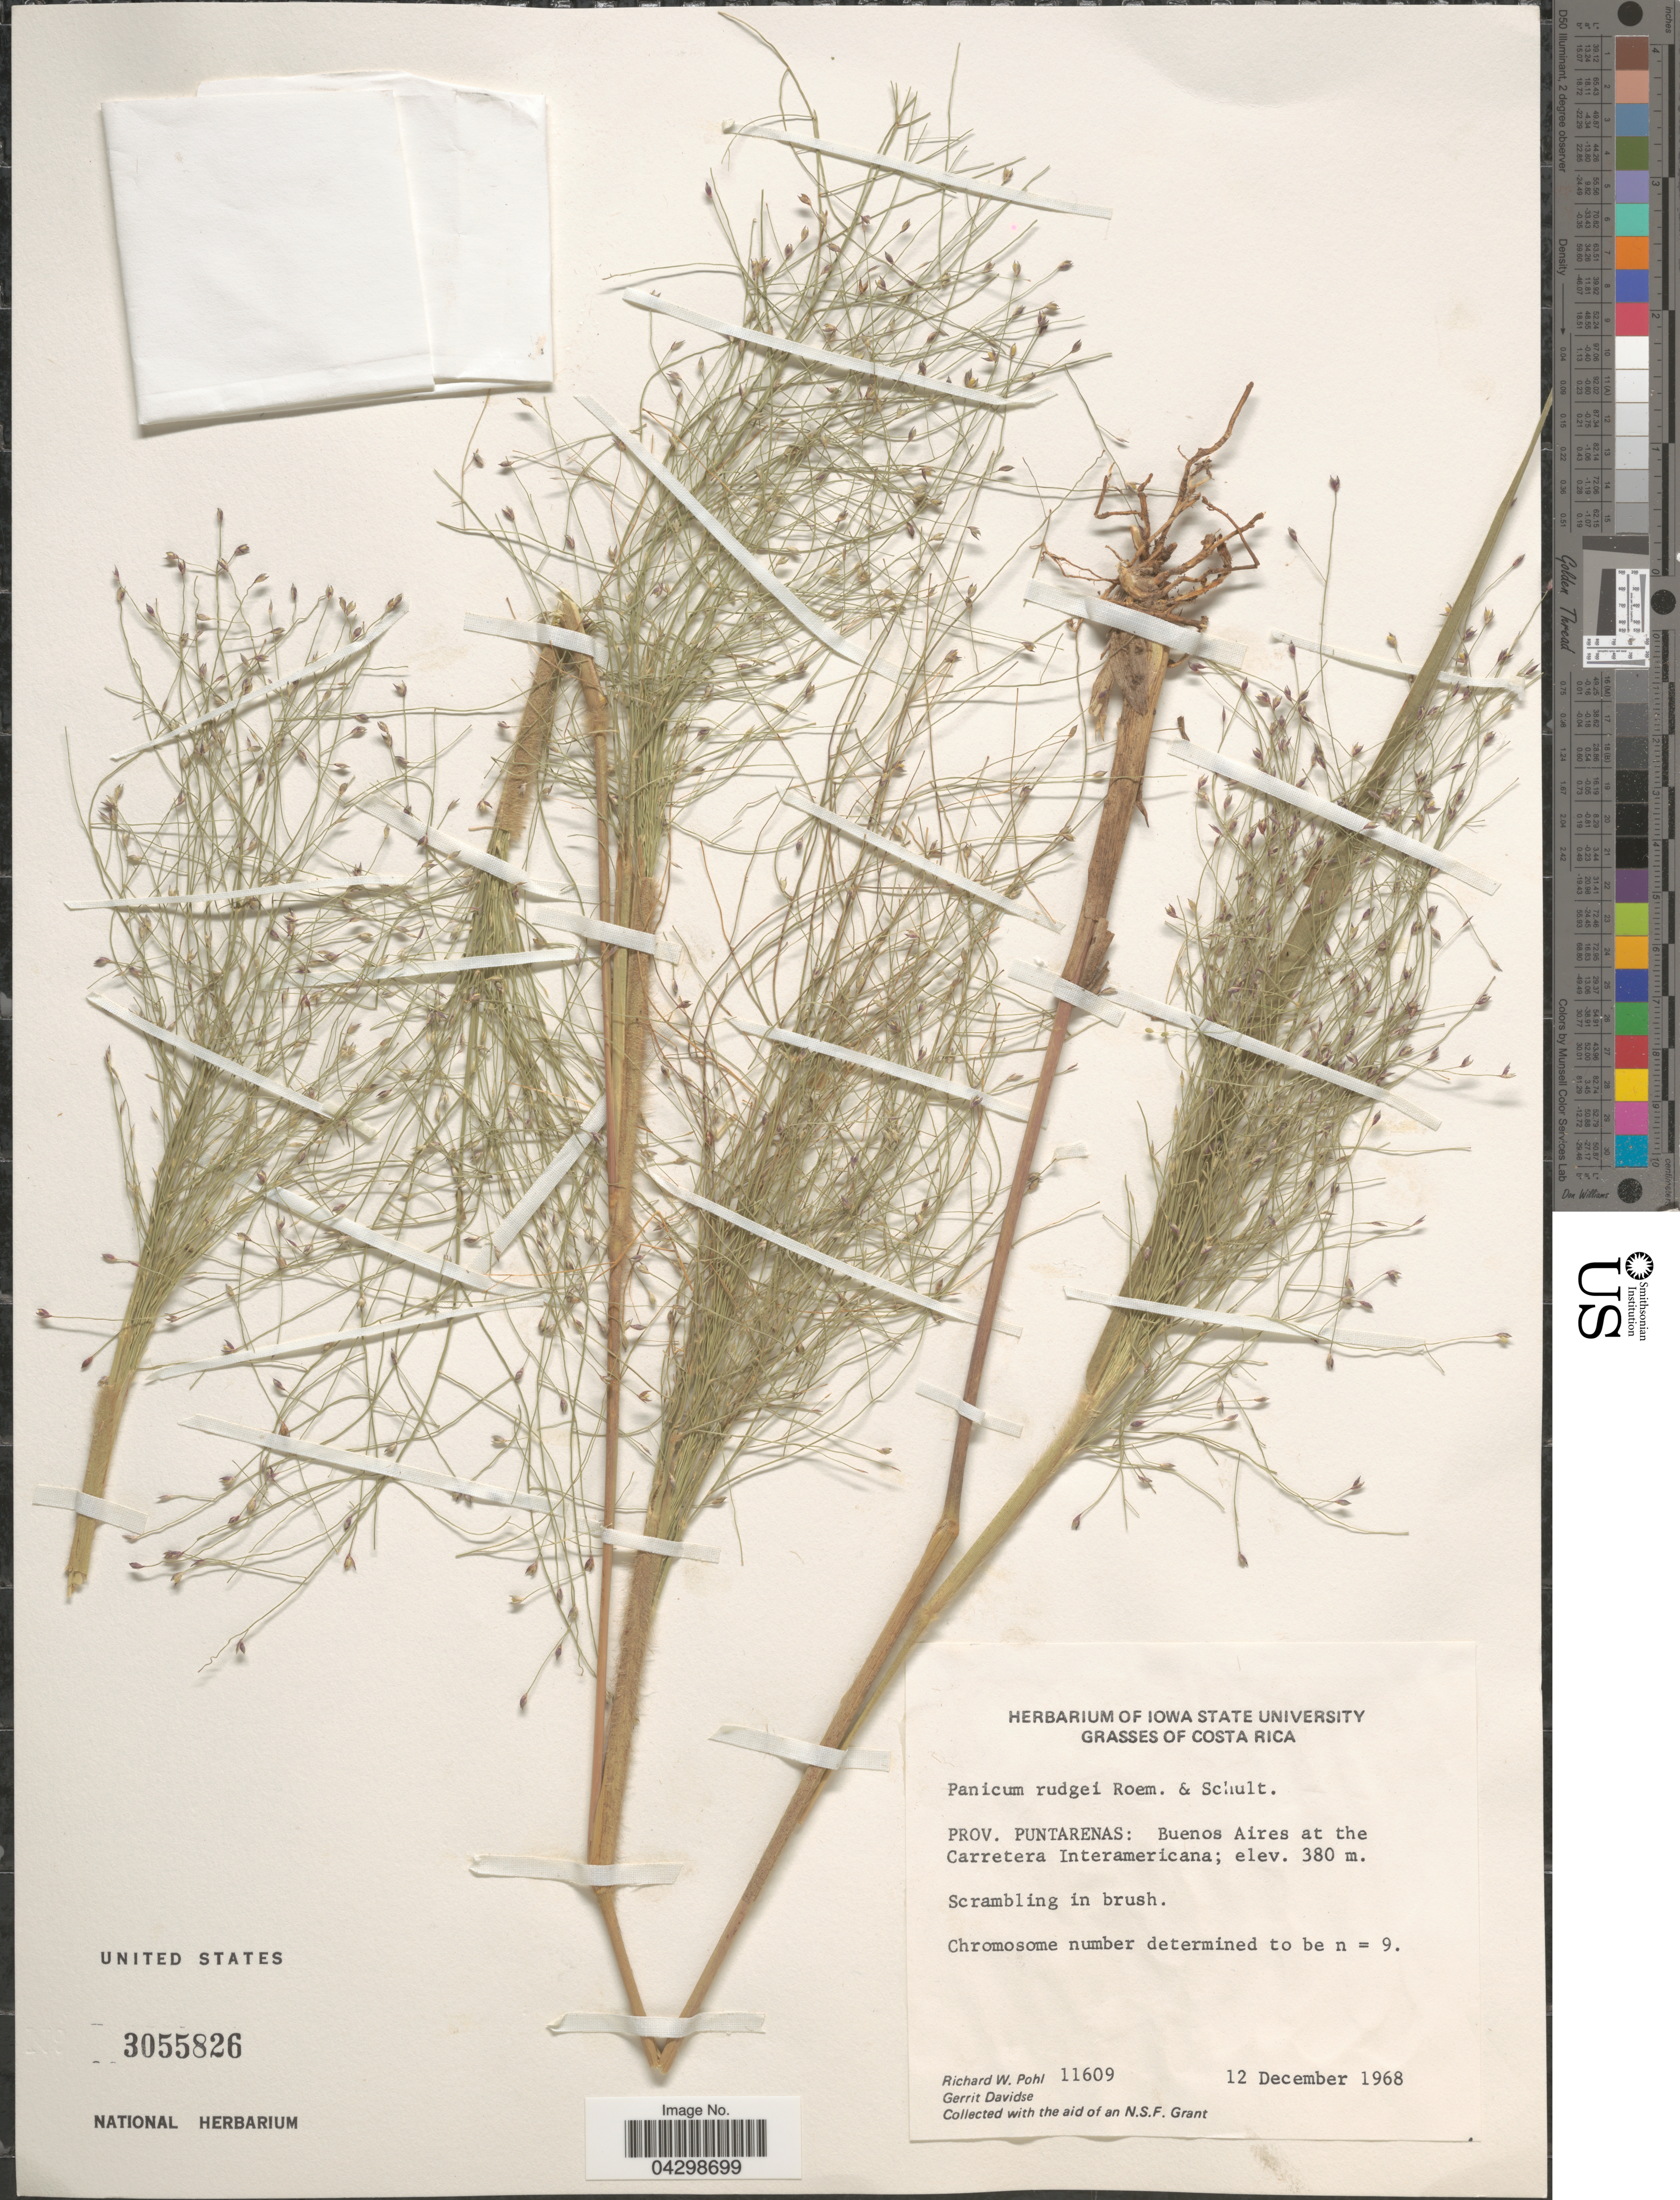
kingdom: Plantae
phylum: Tracheophyta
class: Liliopsida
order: Poales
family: Poaceae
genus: Panicum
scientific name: Panicum rudgei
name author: Roem. & Schult.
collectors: R. W. Pohl & G. Davidse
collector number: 11609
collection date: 1968-12-12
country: Costa Rica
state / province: Puntarenas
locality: Buenos Aires at the Carretera Interamericana.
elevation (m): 380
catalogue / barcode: US 3055826